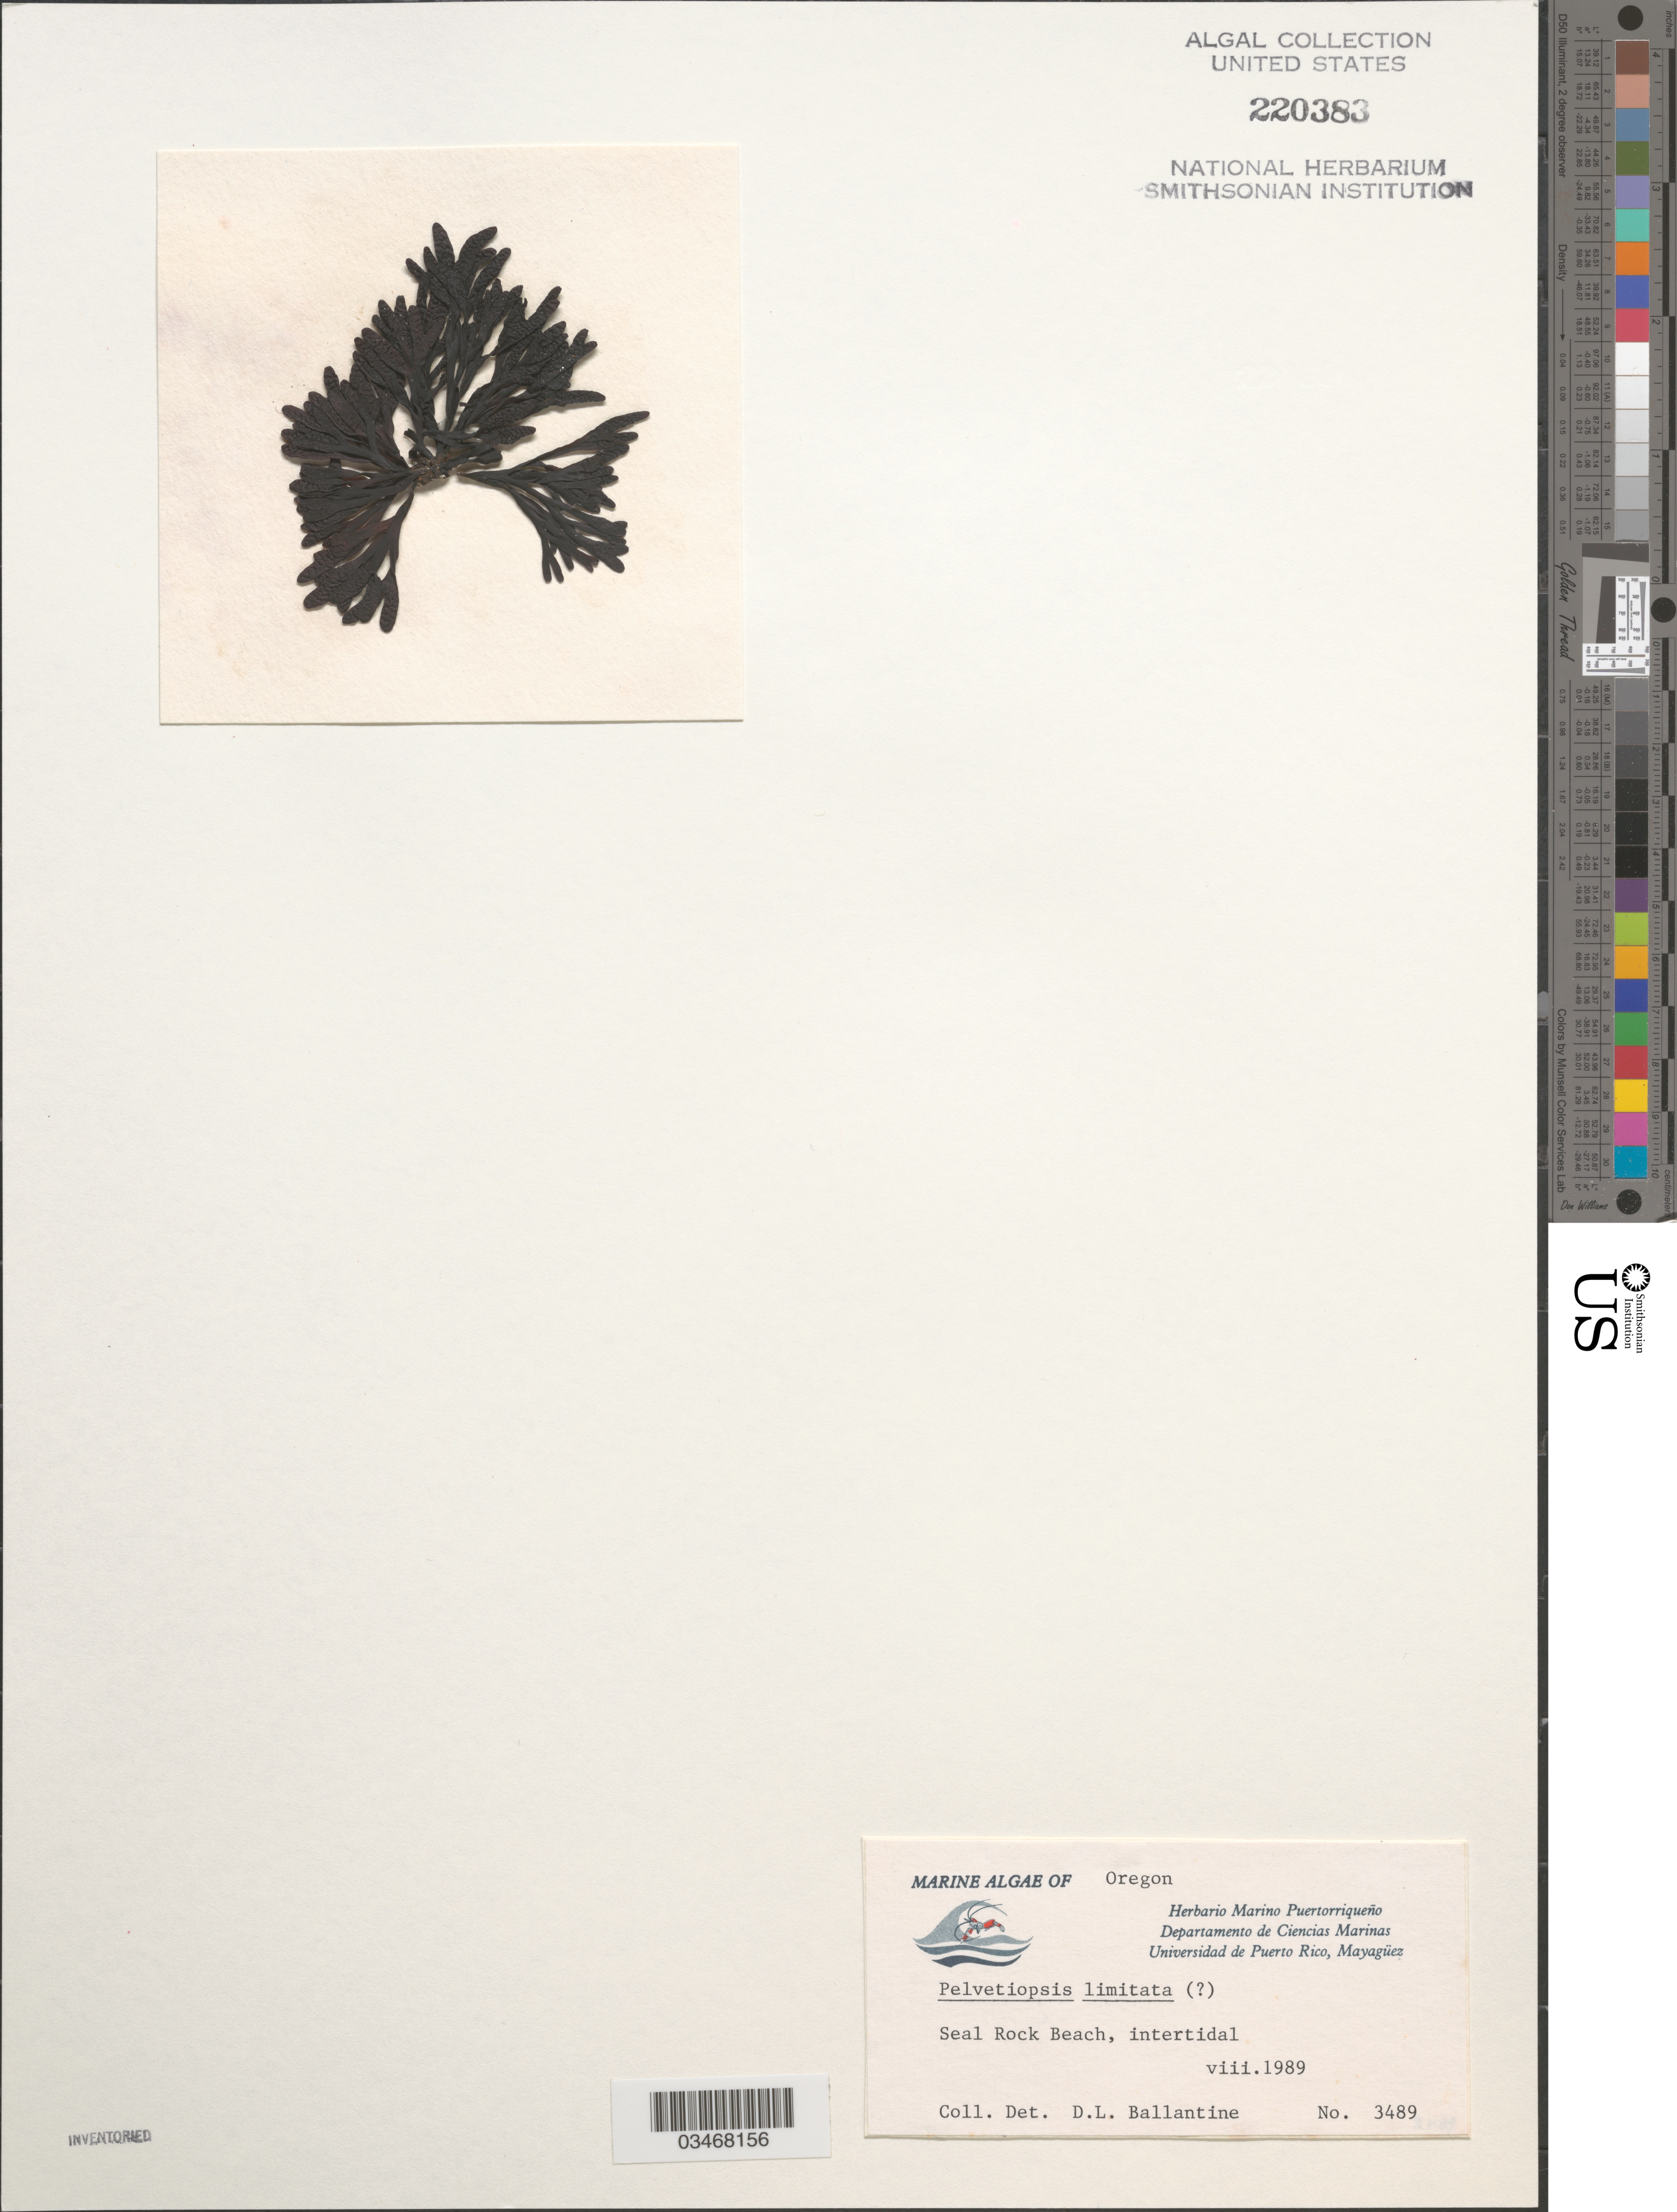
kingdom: Chromista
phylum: Ochrophyta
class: Phaeophyceae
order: Fucales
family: Fucaceae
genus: Pelvetiopsis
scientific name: Pelvetiopsis limitata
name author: N.L. Gardner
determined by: Ballantine, D. L.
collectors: D.L. Ballantine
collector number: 3489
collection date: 1989-08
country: United States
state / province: Oregon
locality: Seal Rock Beach.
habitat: Intertidal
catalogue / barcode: US 220383